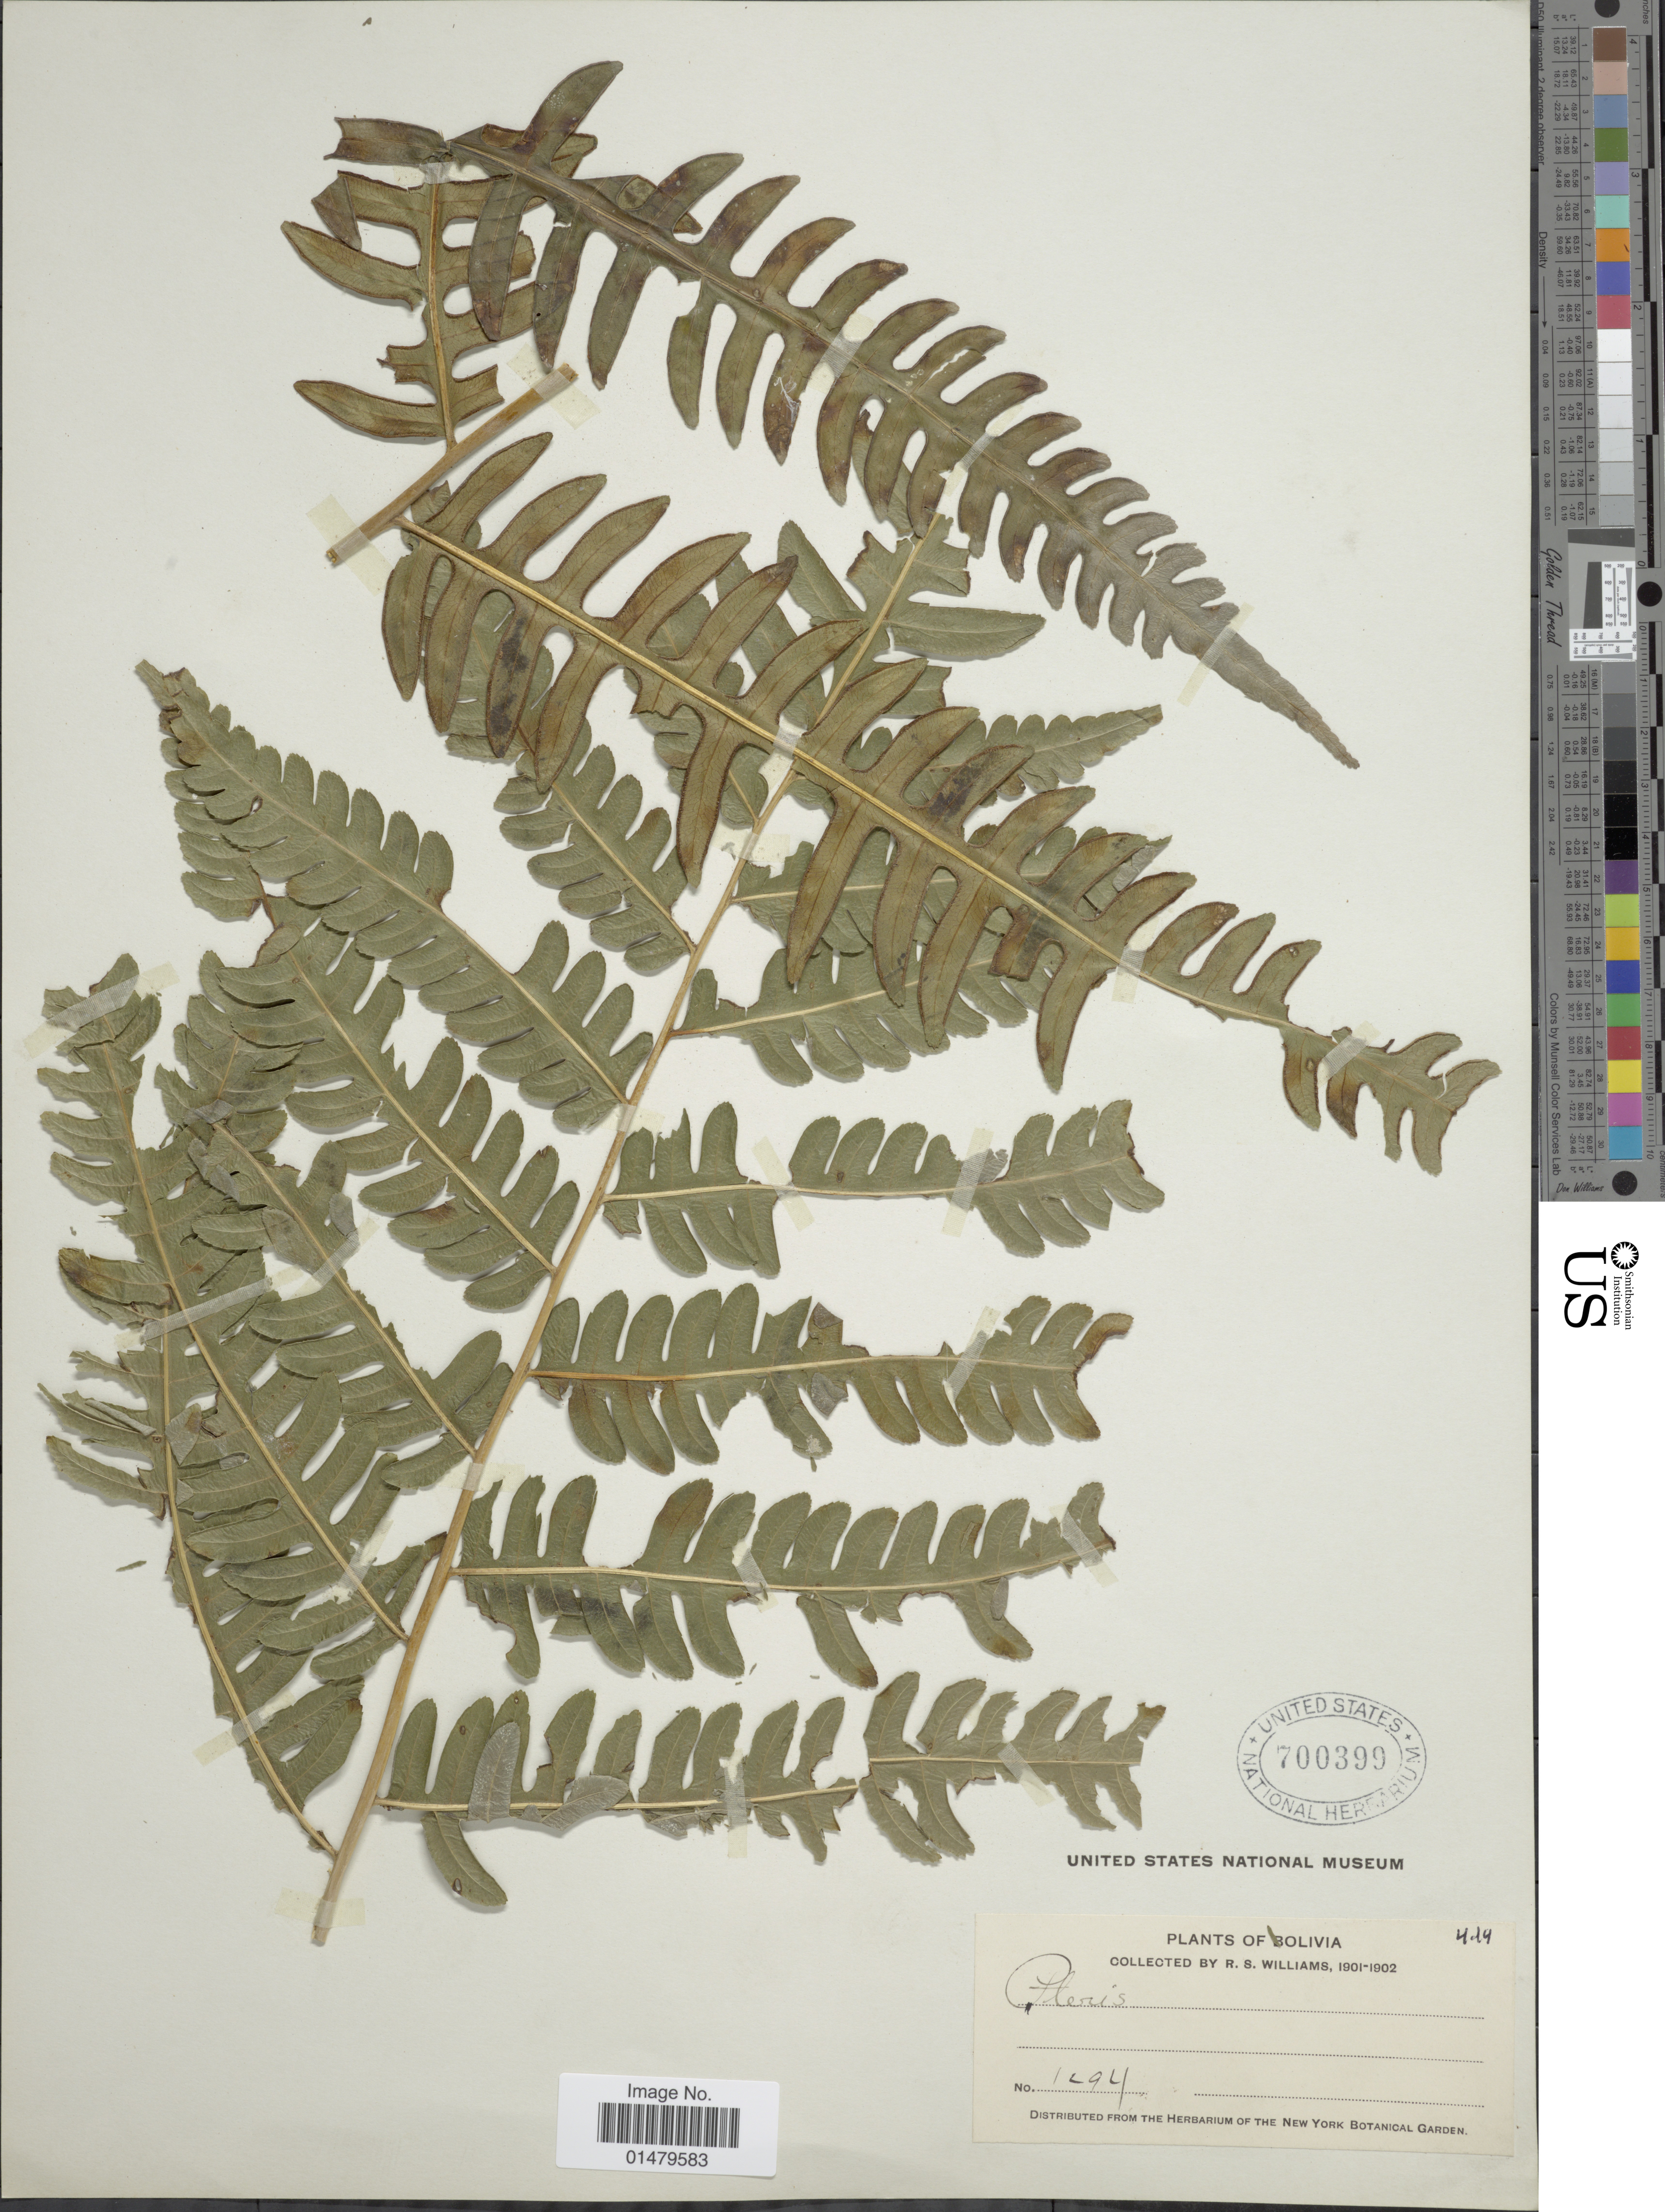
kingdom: Plantae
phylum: Tracheophyta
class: Polypodiopsida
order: Polypodiales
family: Pteridaceae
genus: Pteris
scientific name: Pteris livida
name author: Mett. in Triana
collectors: R. S. Williams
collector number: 1294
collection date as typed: Aug 29, '02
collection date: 1902-08-29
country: Bolivia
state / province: La Paz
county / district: Franz Tamayo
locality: Santa Barbara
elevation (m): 1676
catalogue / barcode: US 700399